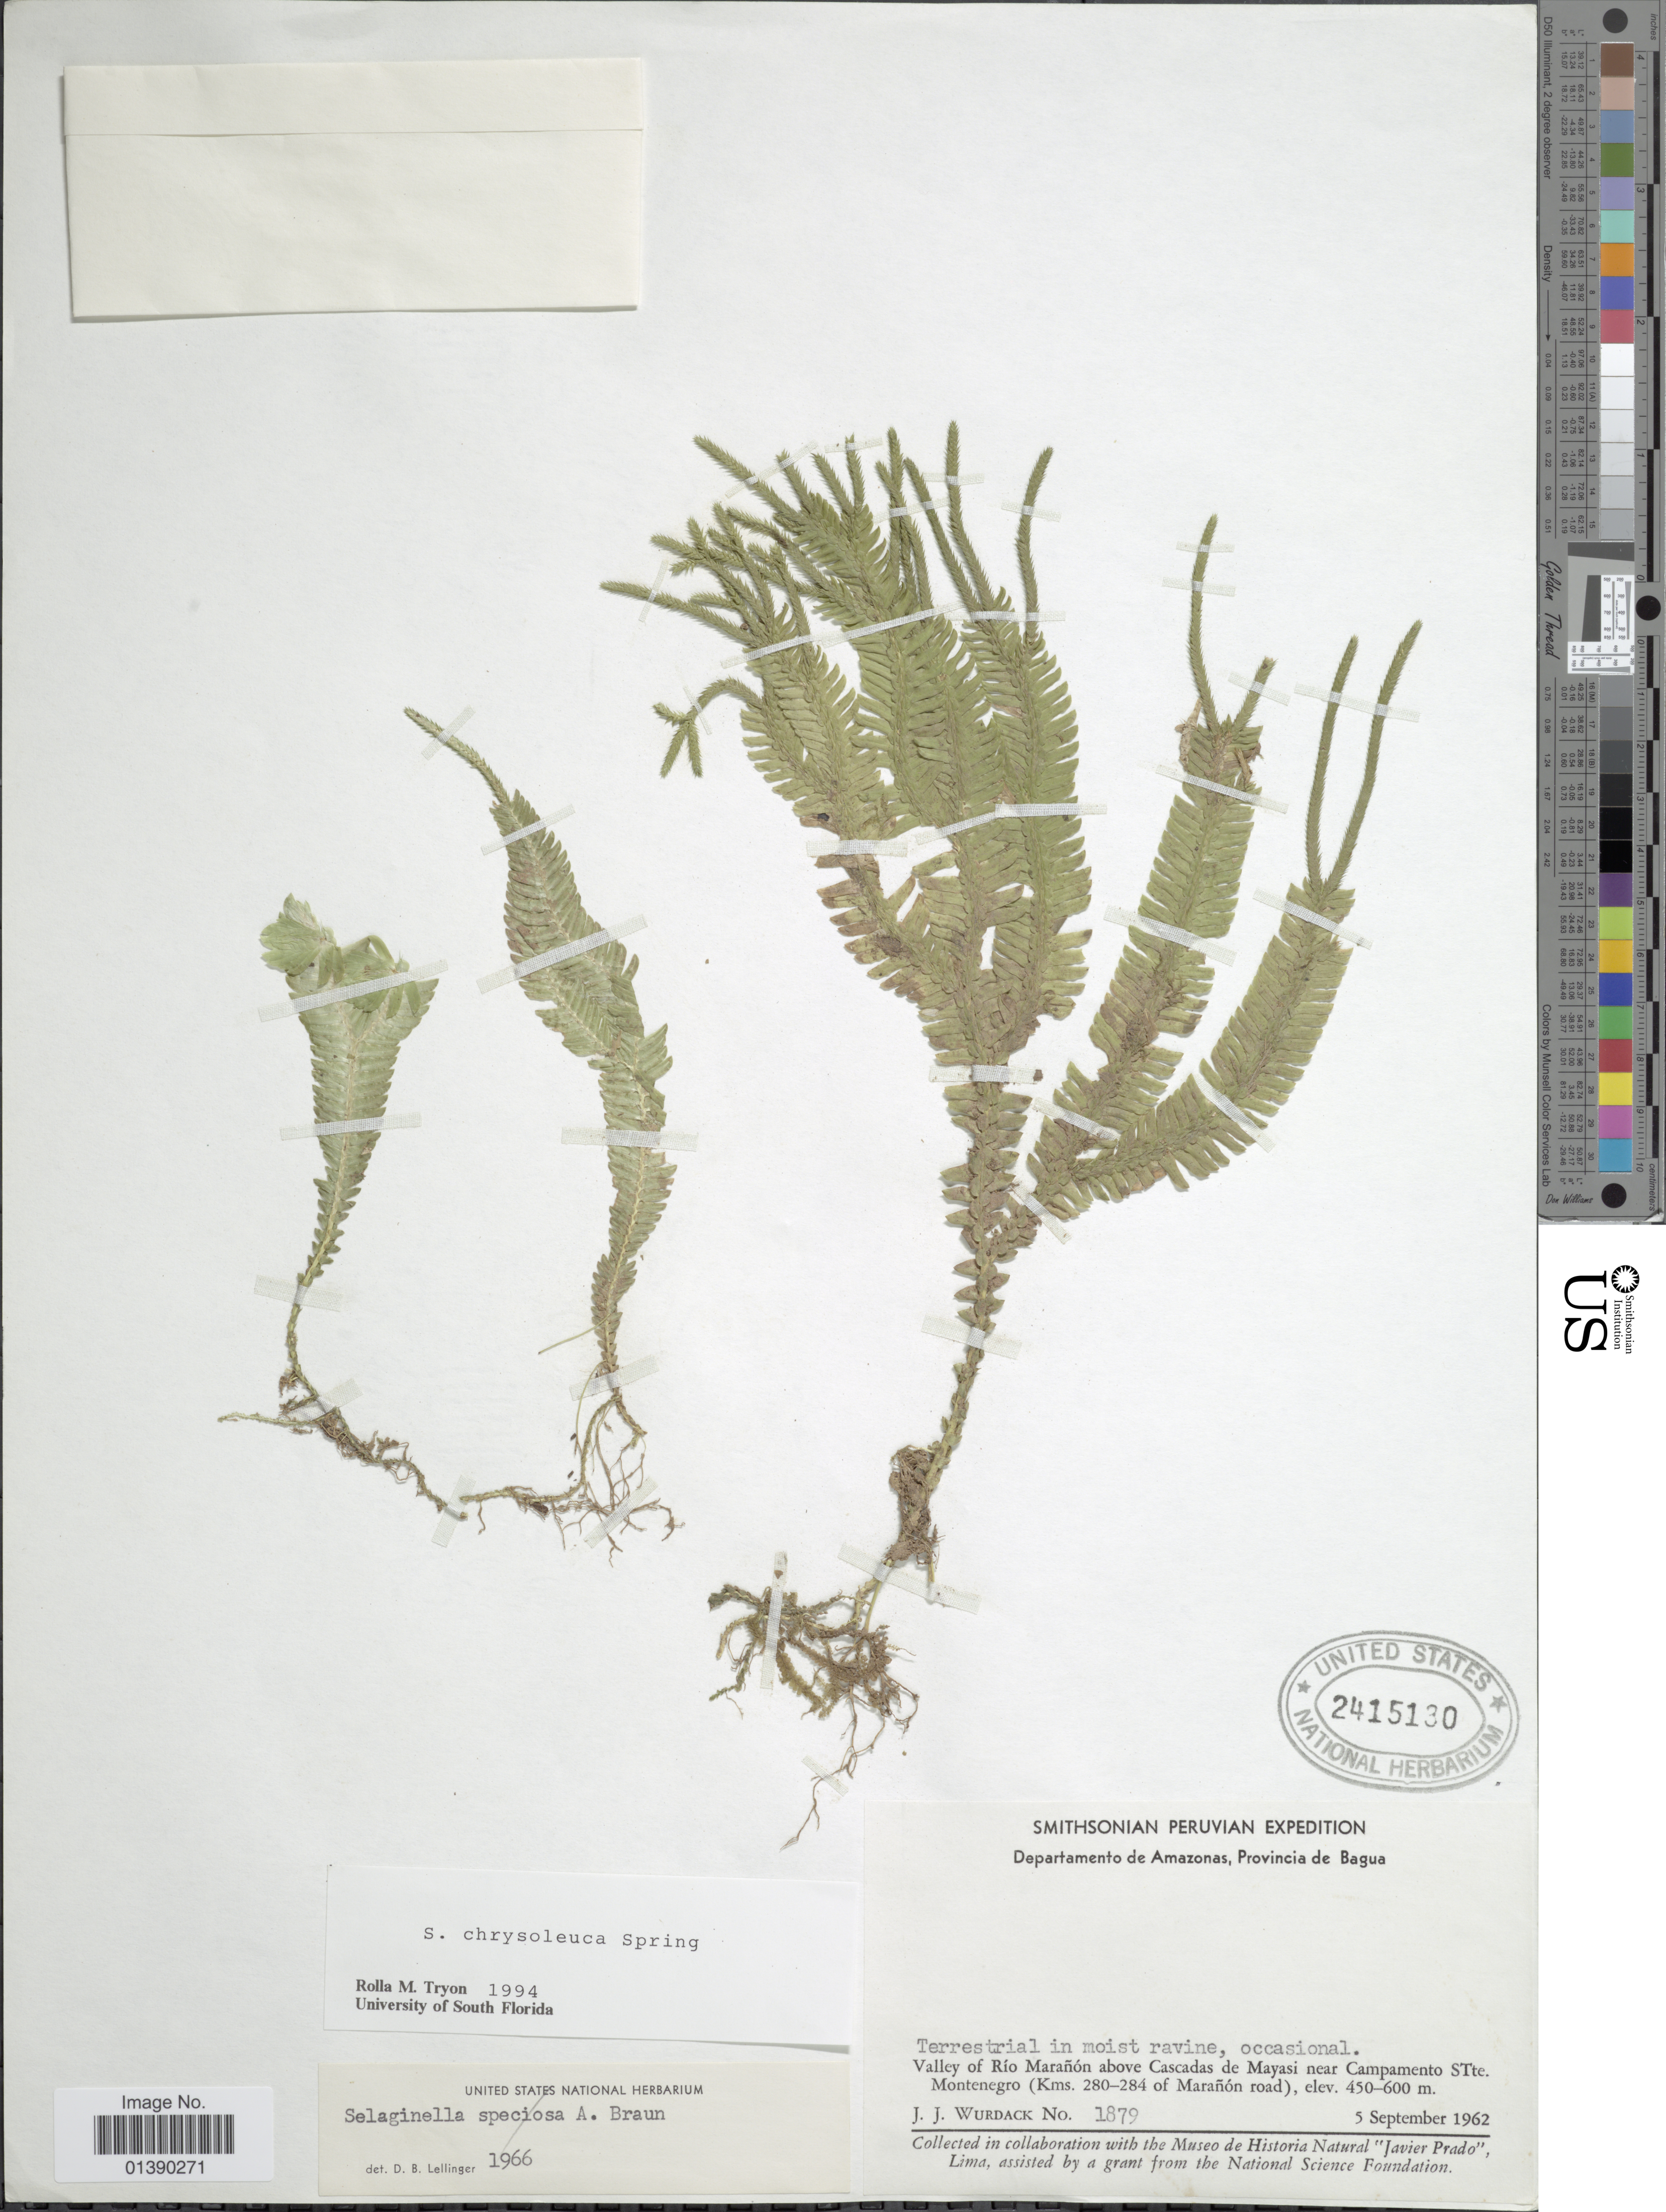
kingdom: Plantae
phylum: Tracheophyta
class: Lycopodiopsida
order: Selaginellales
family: Selaginellaceae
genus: Selaginella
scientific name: Selaginella chrysoleuca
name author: Spring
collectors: J. J. Wurdack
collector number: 1879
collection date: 1962-09-05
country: Peru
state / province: Amazonas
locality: Provincia de Bagua, Valley of Río Marañón above Cascadas de Mayasi near Campamento STte. Montenegro (Kms. 280-284 of Marañón road)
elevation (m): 450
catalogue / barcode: US 2415130